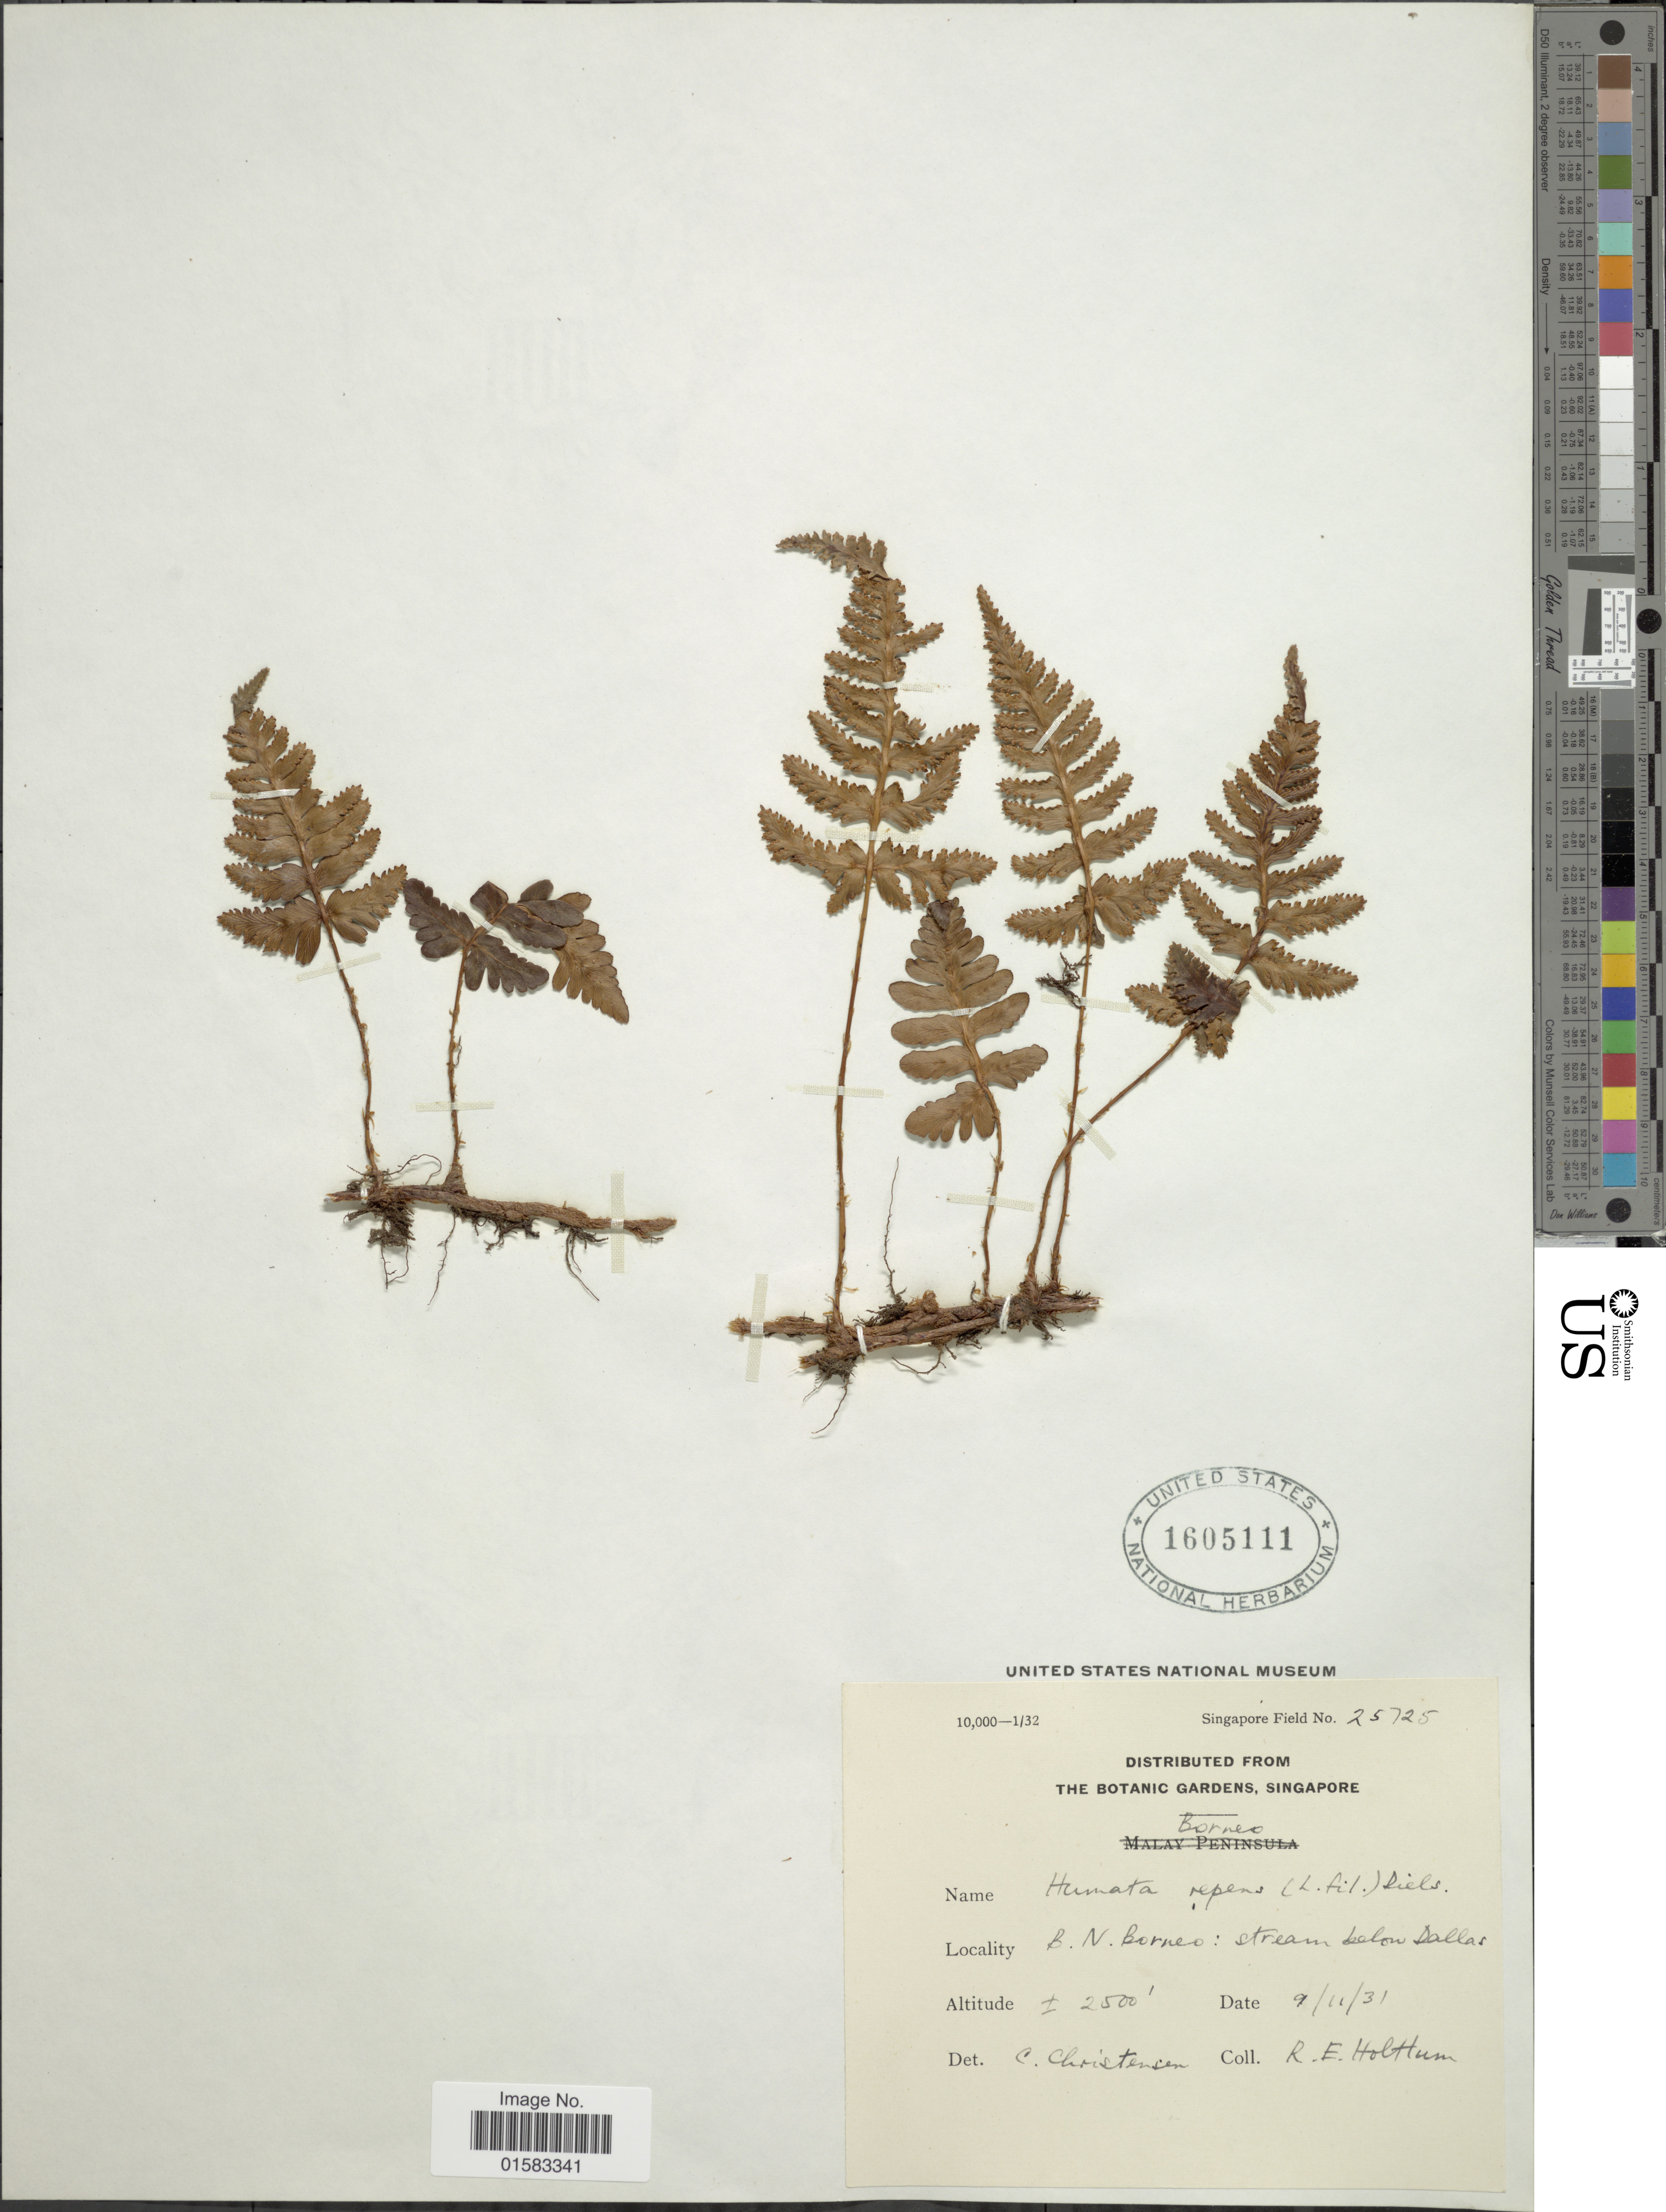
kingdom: Plantae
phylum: Tracheophyta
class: Polypodiopsida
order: Polypodiales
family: Davalliaceae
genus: Davallia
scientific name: Davallia repens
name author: (L. f.) Kuhn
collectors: R. E. Holttum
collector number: Singapore Field 25725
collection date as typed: Transcribed d/m/y: 9/11/31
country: Malaysia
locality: B.N. Borneo, streams below Dallas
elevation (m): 762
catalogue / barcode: US 1604111